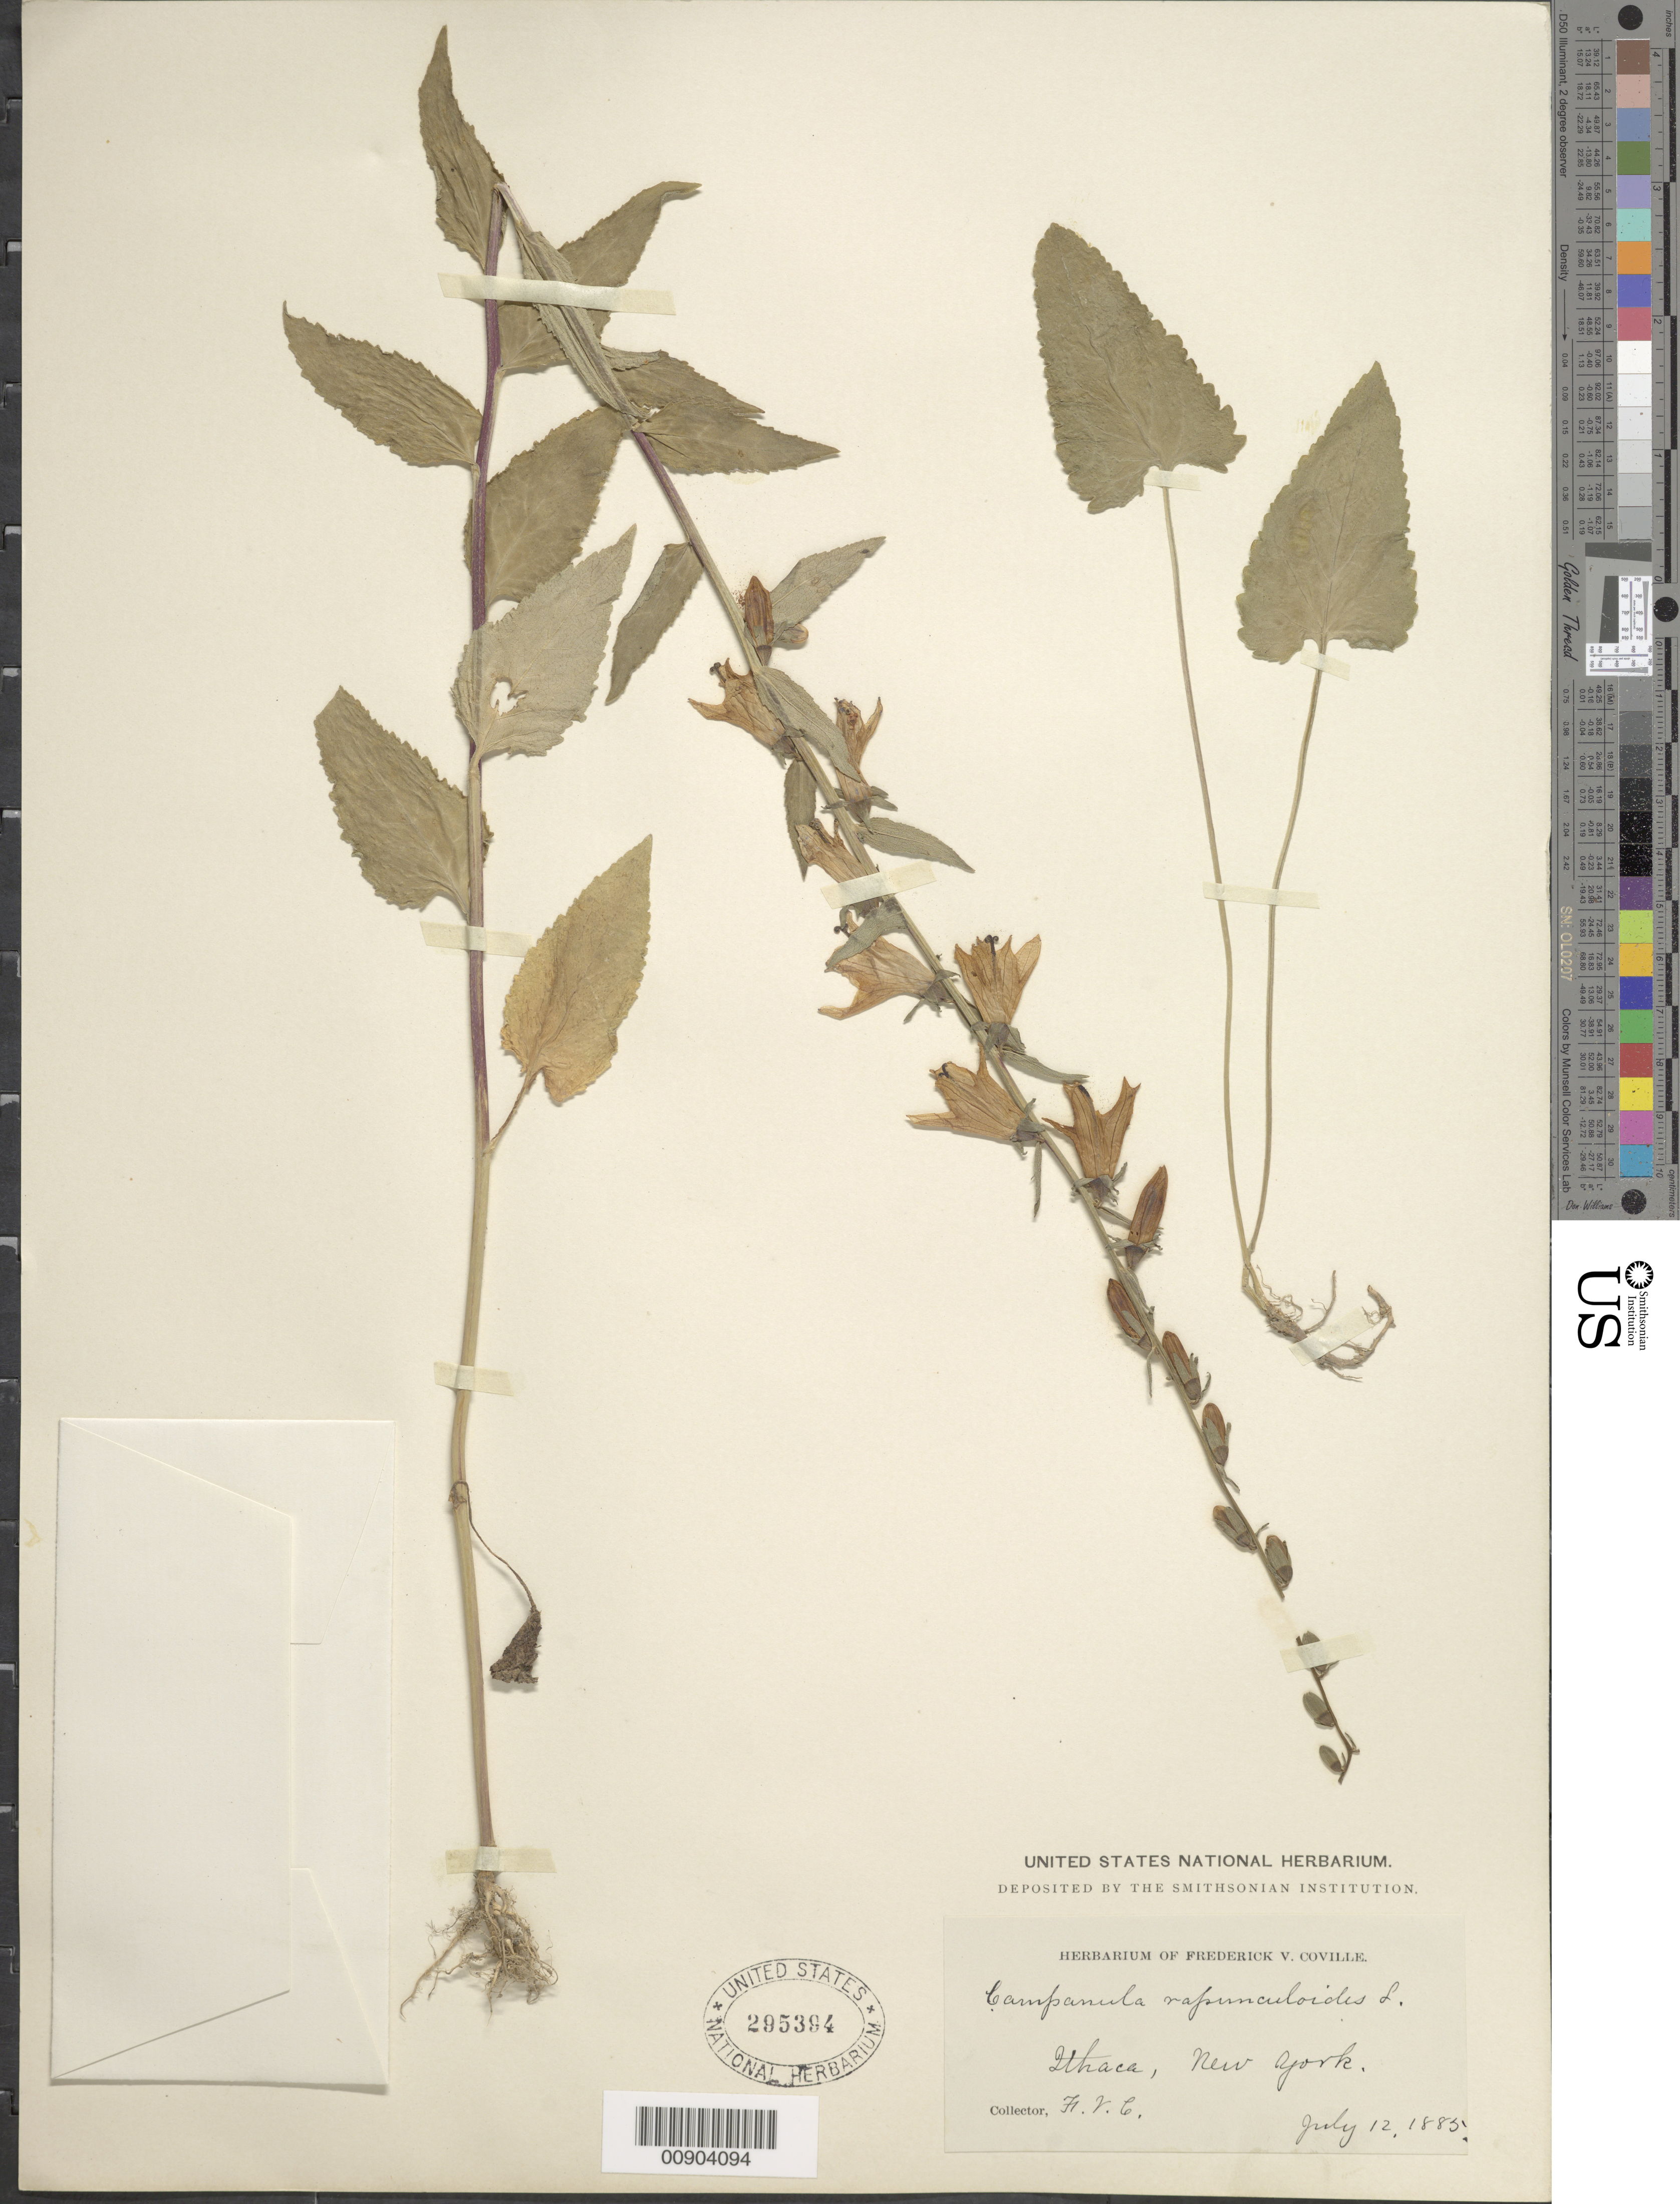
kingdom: Plantae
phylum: Tracheophyta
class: Magnoliopsida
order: Asterales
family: Campanulaceae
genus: Campanula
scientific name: Campanula rapunculoides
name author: L.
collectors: F. V. Coville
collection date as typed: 12 Jul 1885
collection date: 1885-07-12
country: United States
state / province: New York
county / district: Tompkins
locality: Ithaca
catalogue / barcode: US 295394